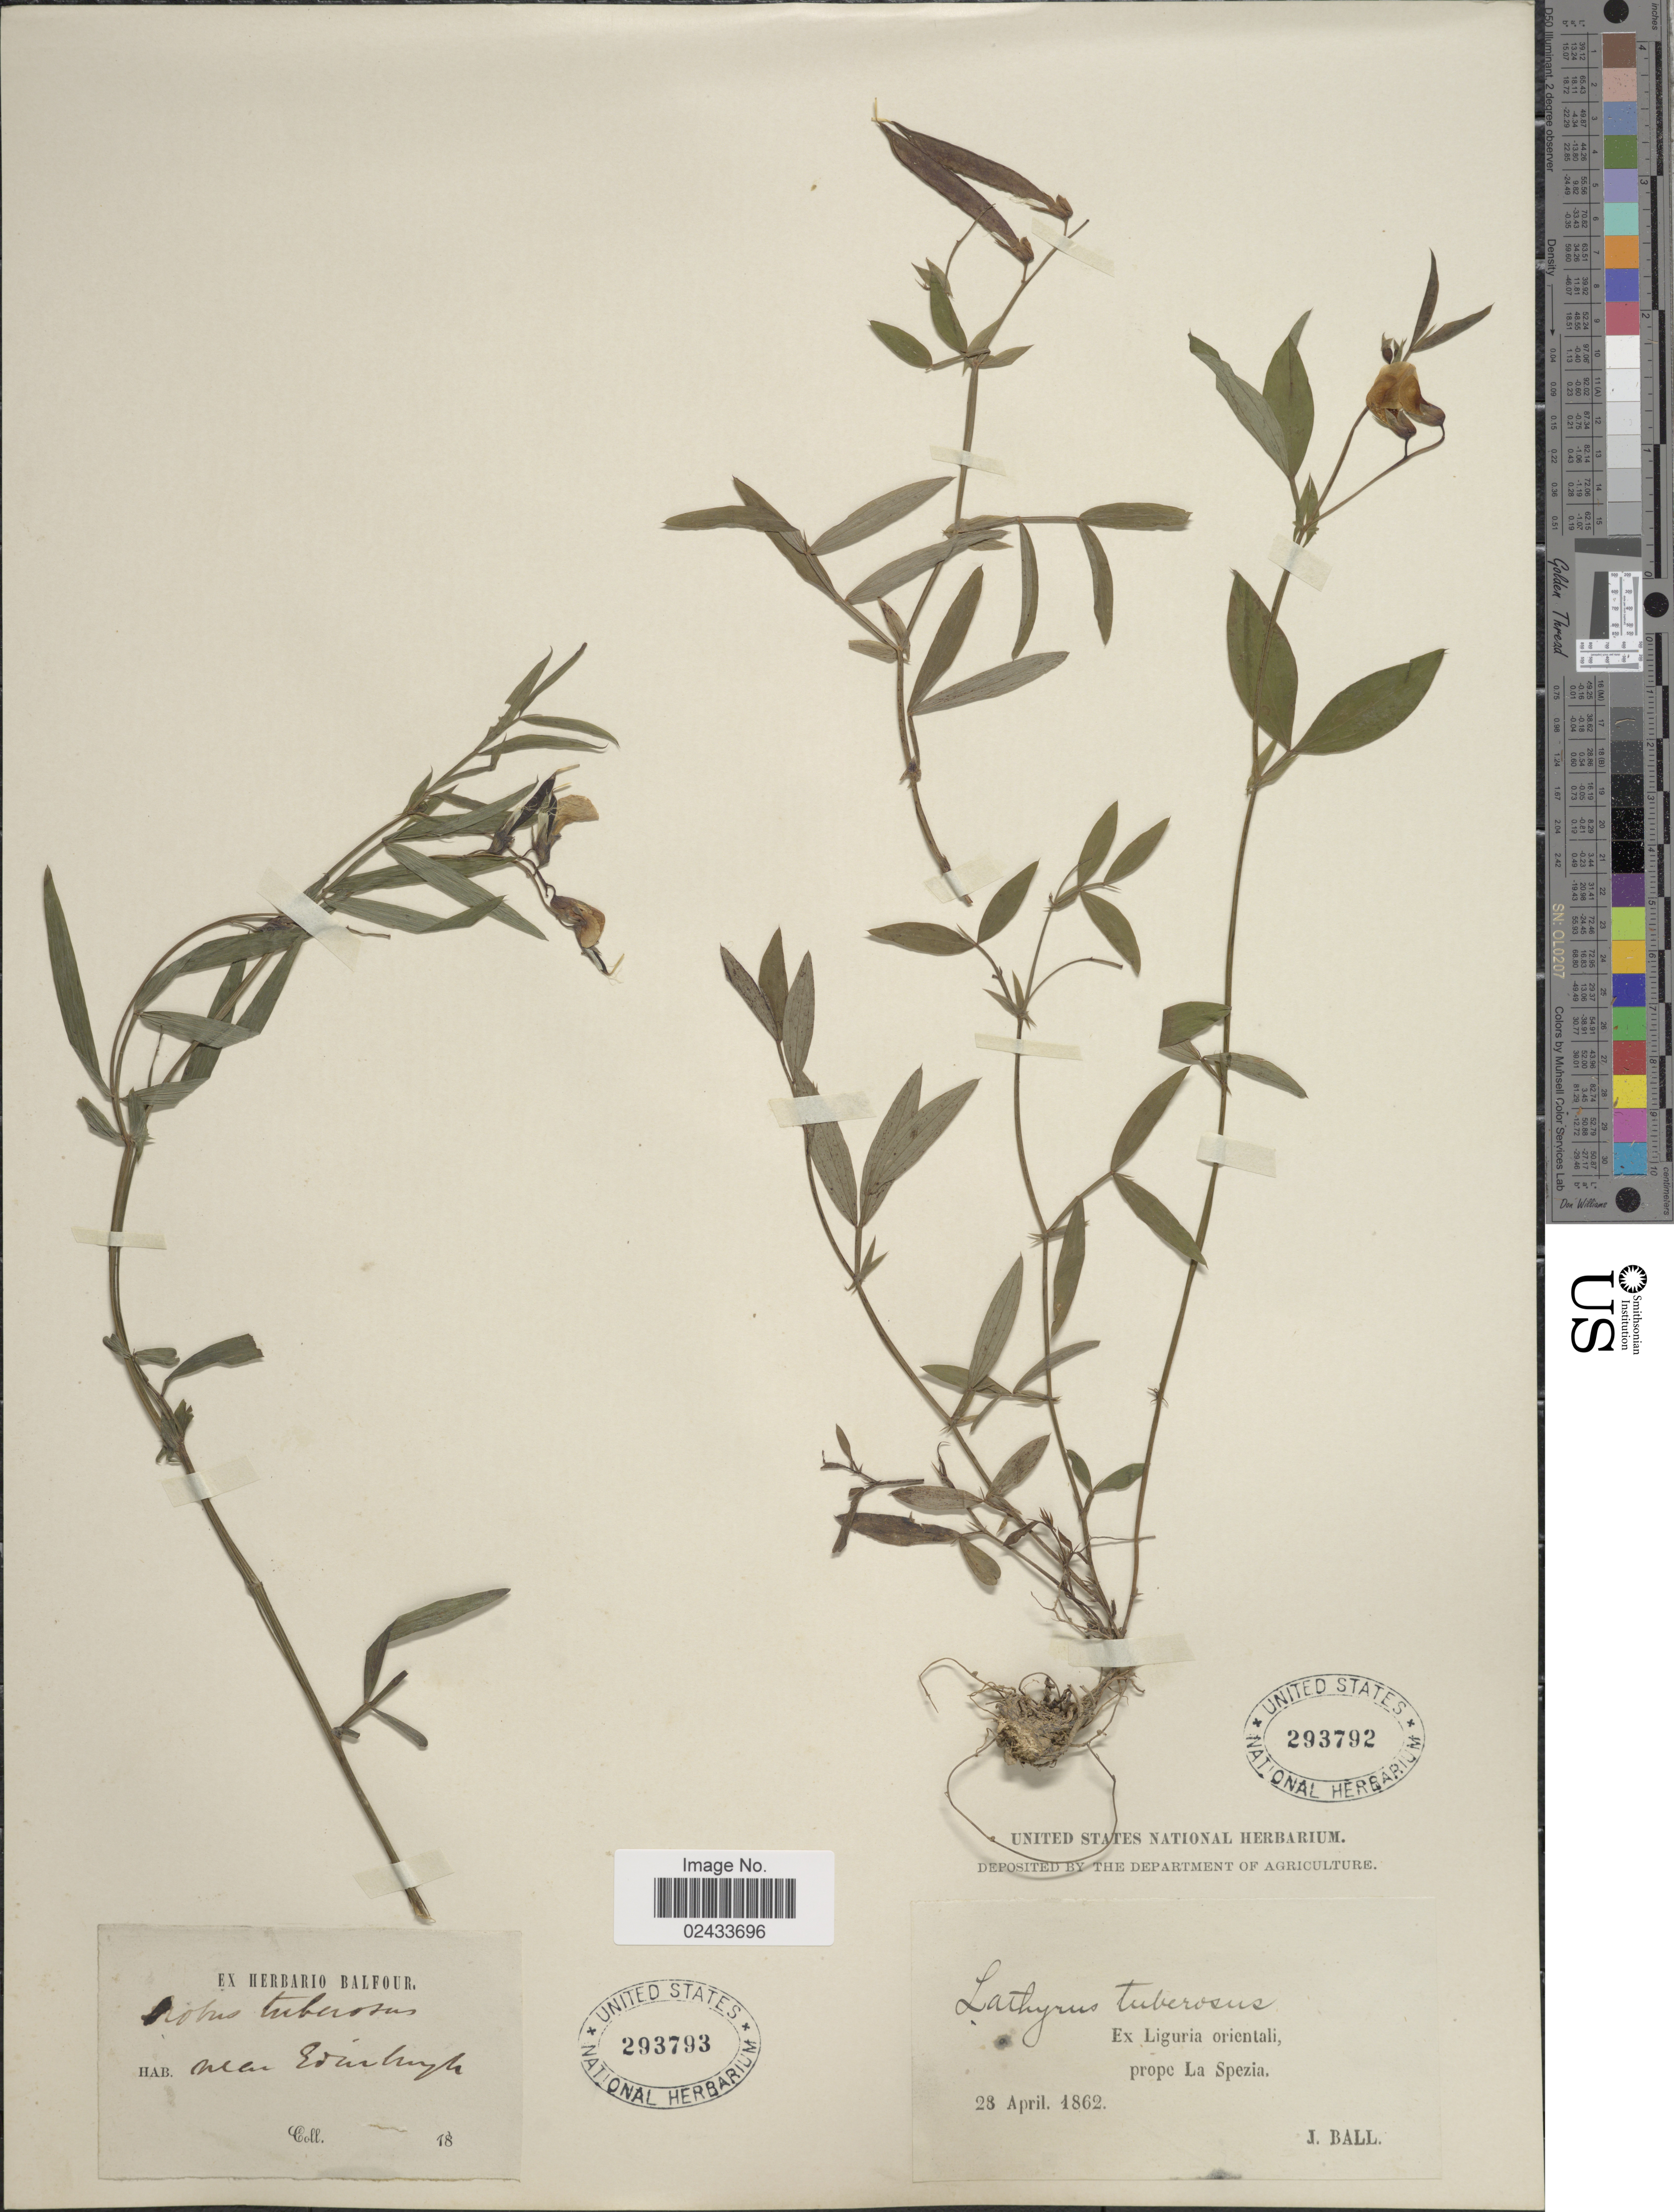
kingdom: Plantae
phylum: Tracheophyta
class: Magnoliopsida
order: Fabales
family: Fabaceae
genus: Lathyrus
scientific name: Lathyrus tuberosus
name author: L.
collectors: Ex herb. Balfour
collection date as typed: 18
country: United Kingdom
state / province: Scotland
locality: Near Edinburgh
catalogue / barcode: US 293793